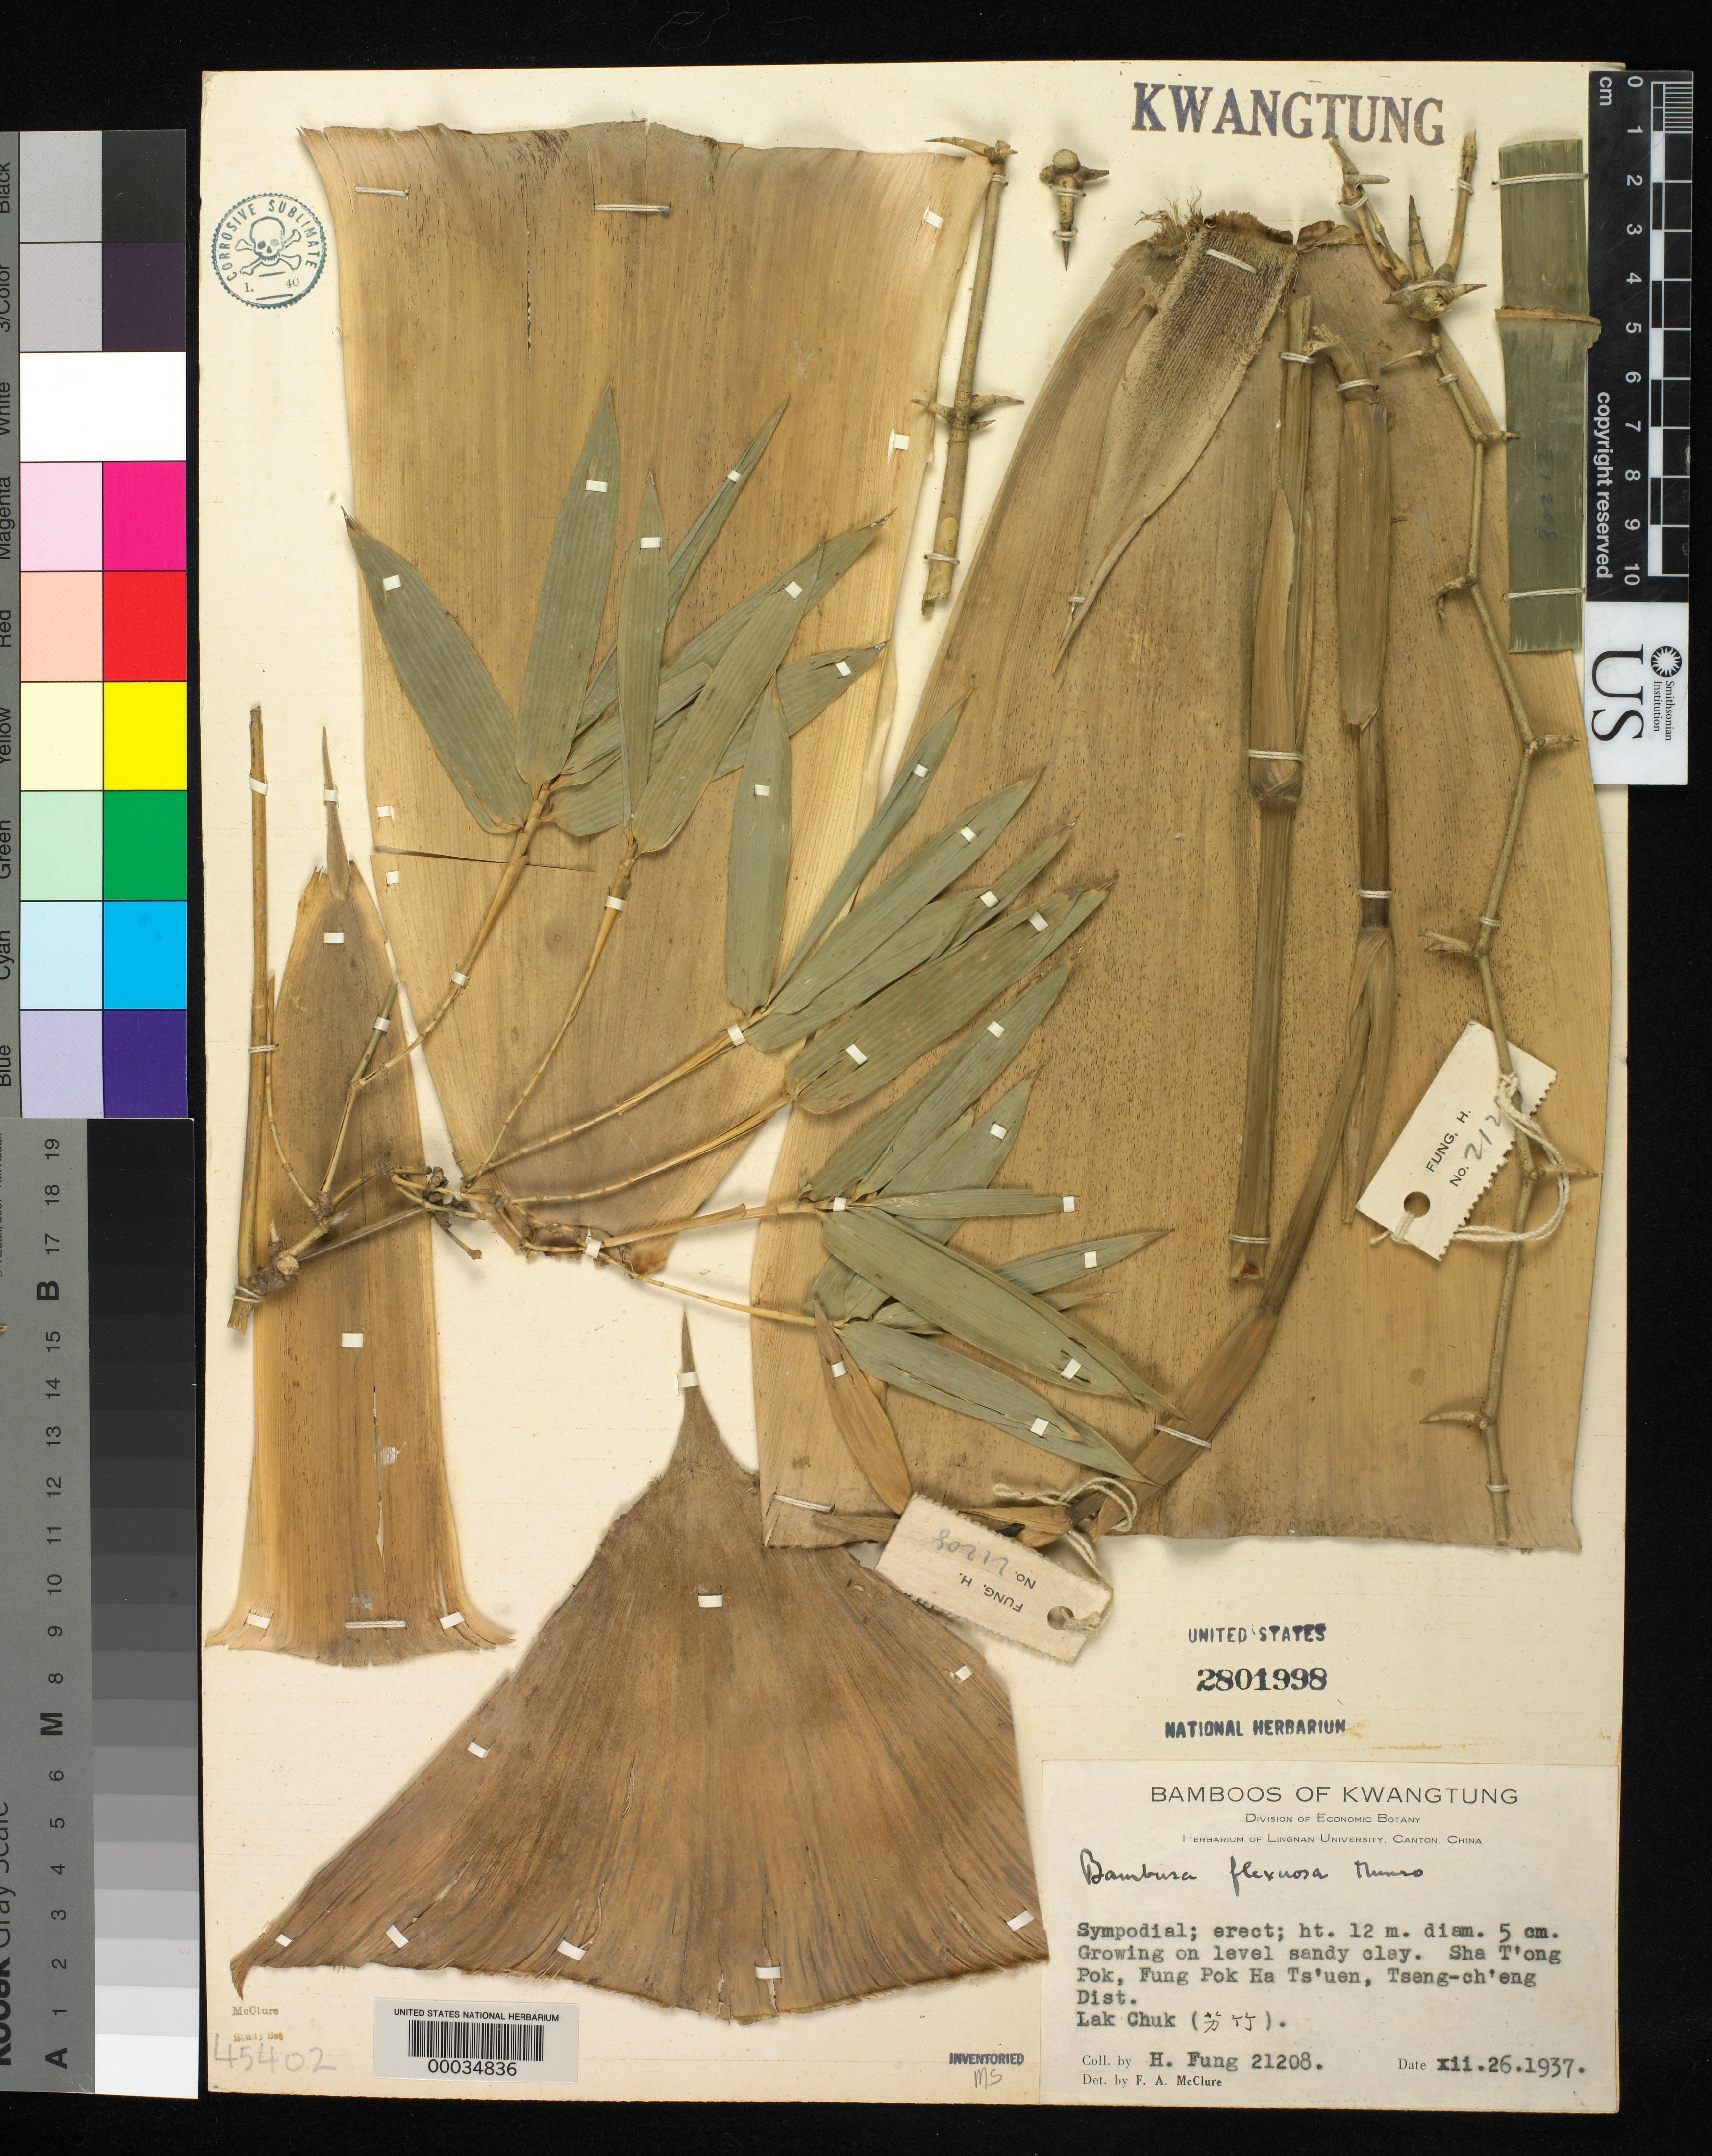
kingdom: Plantae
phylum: Tracheophyta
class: Liliopsida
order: Poales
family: Poaceae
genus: Bambusa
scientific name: Bambusa flexuosa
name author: Munro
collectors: H. L. Fung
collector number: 21208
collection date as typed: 26 Dec 1937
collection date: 1937-12-26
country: China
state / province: Guangdong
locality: Shao t'ong pok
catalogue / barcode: US 2801998